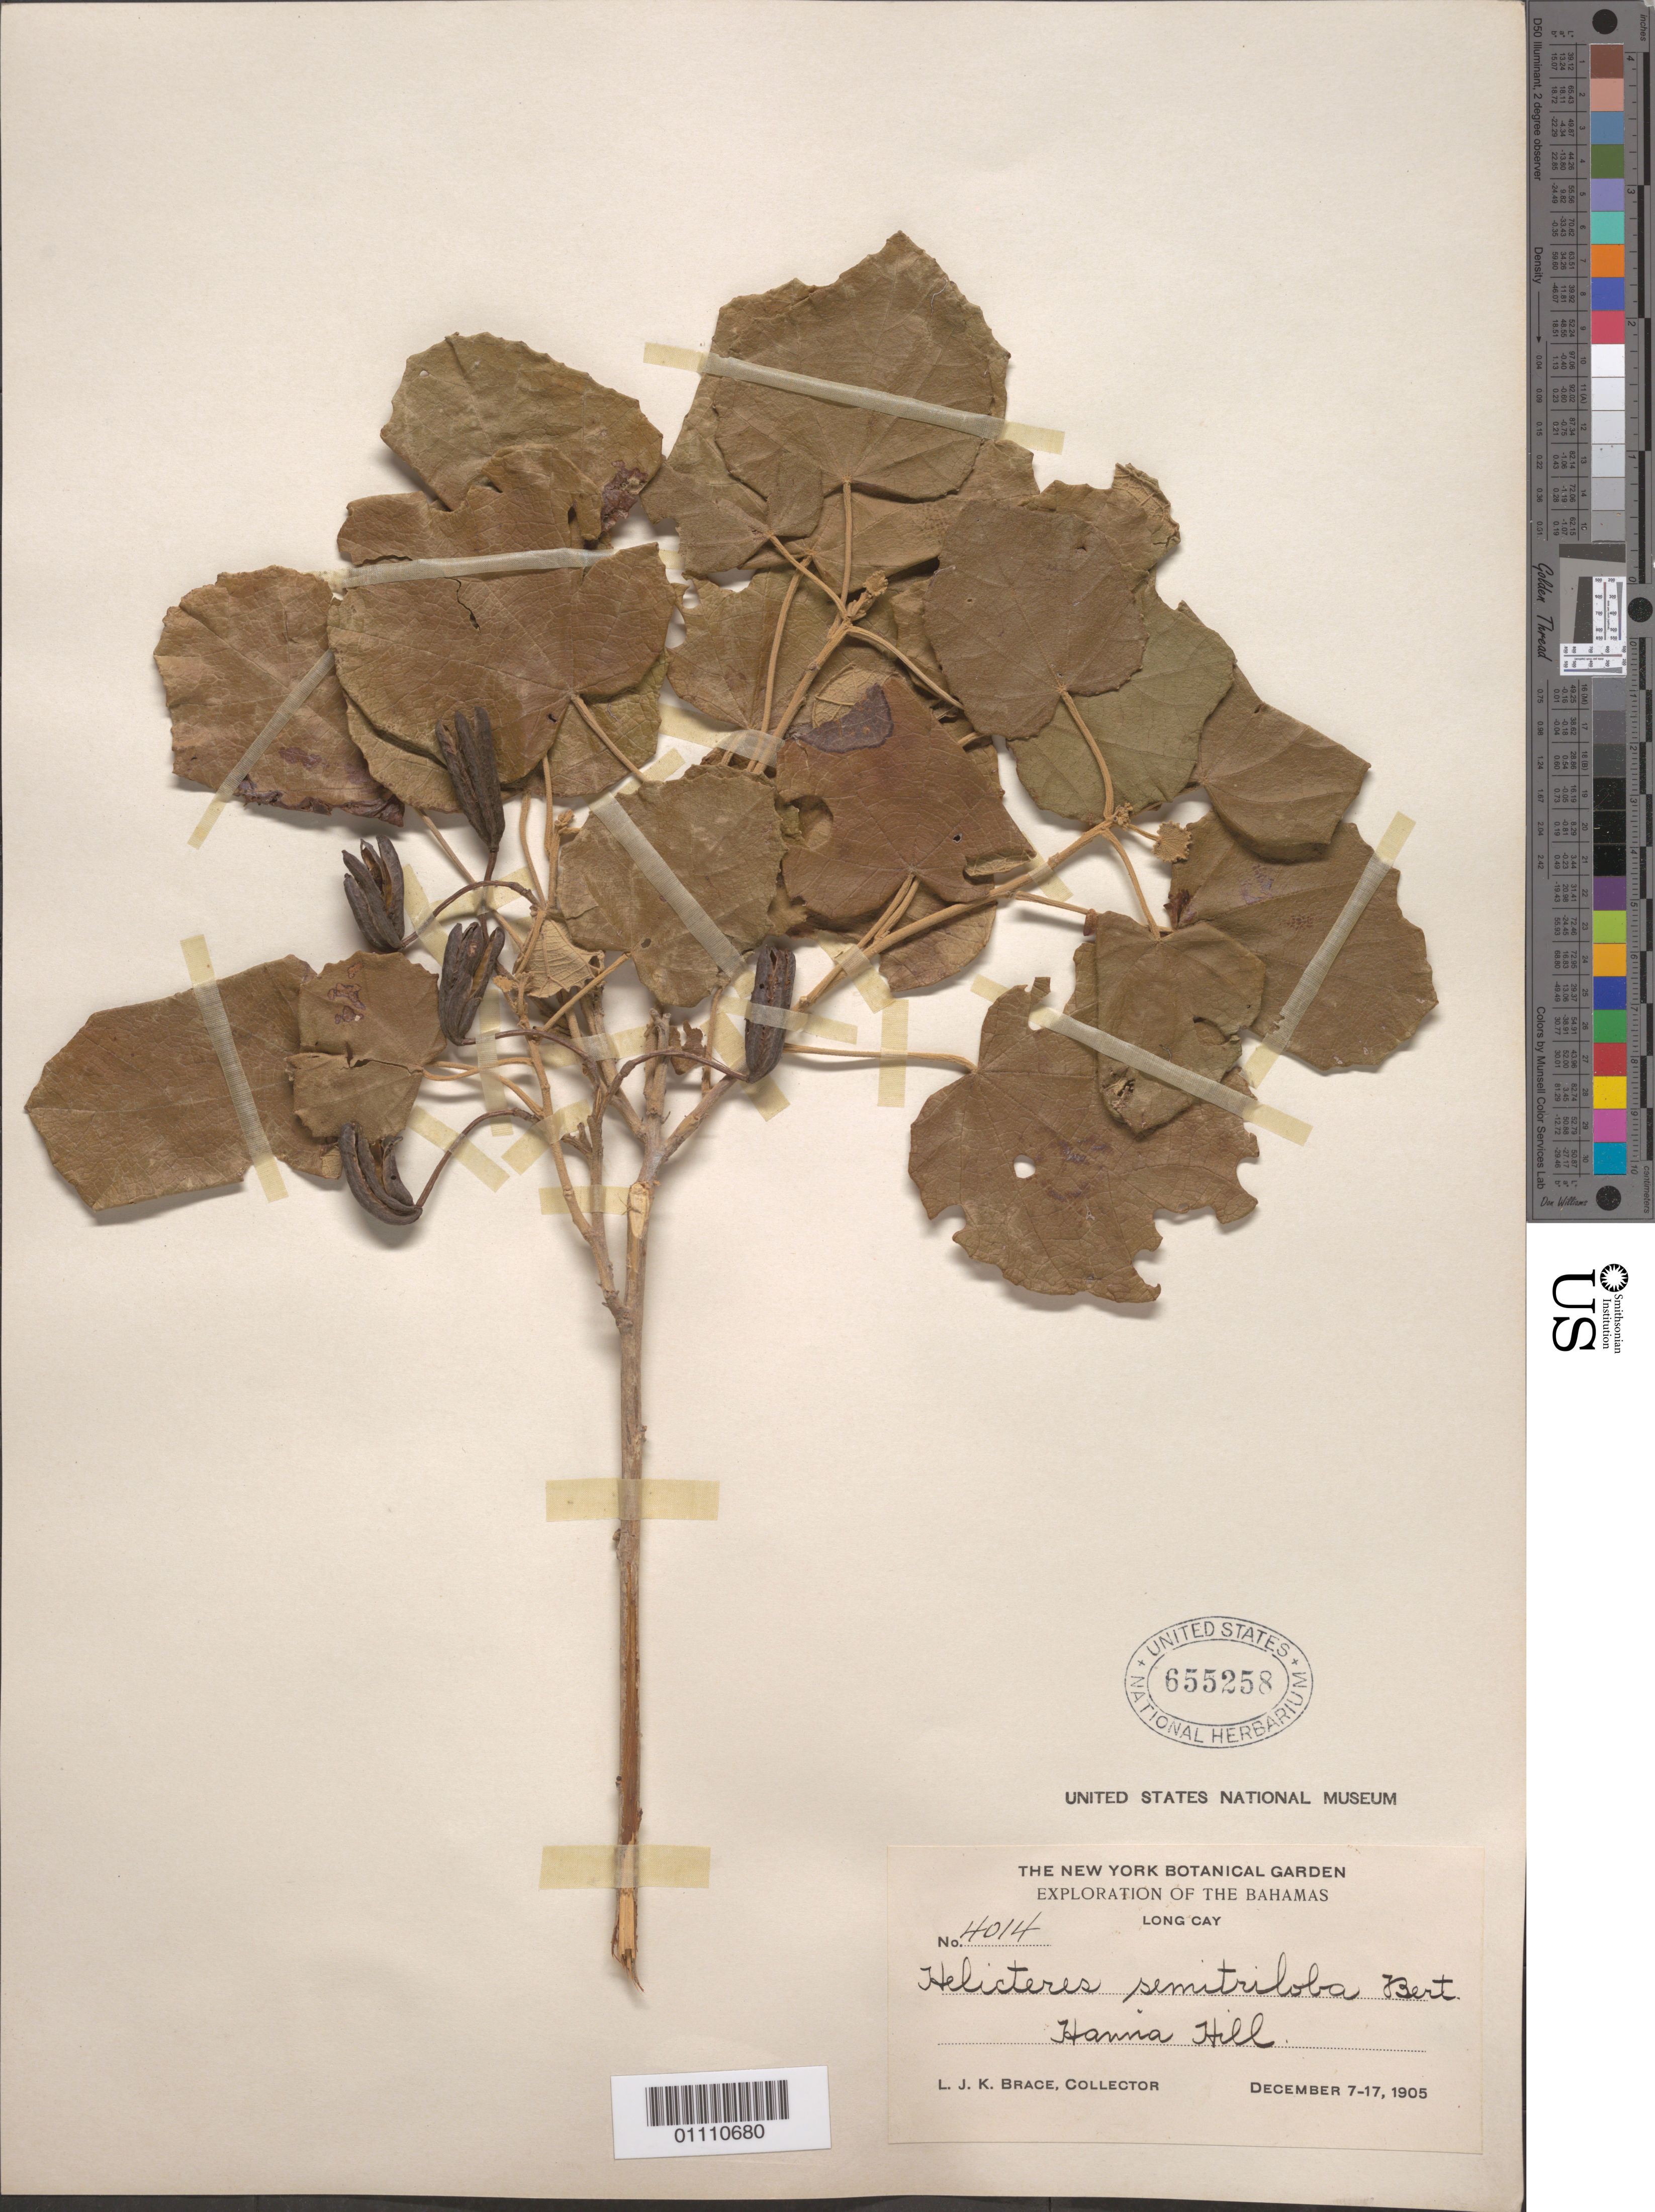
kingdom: Plantae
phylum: Tracheophyta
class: Magnoliopsida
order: Malvales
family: Malvaceae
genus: Helicteres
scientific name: Helicteres semitriloba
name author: Bertero ex DC.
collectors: L. J. K. Brace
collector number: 4014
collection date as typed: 07 Dec 1905 to 17 Dec 1905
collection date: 1905-12-07/1905-12-17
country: Bahamas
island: Long Cay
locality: Hanna Hill, Long Cay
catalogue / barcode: US 655258